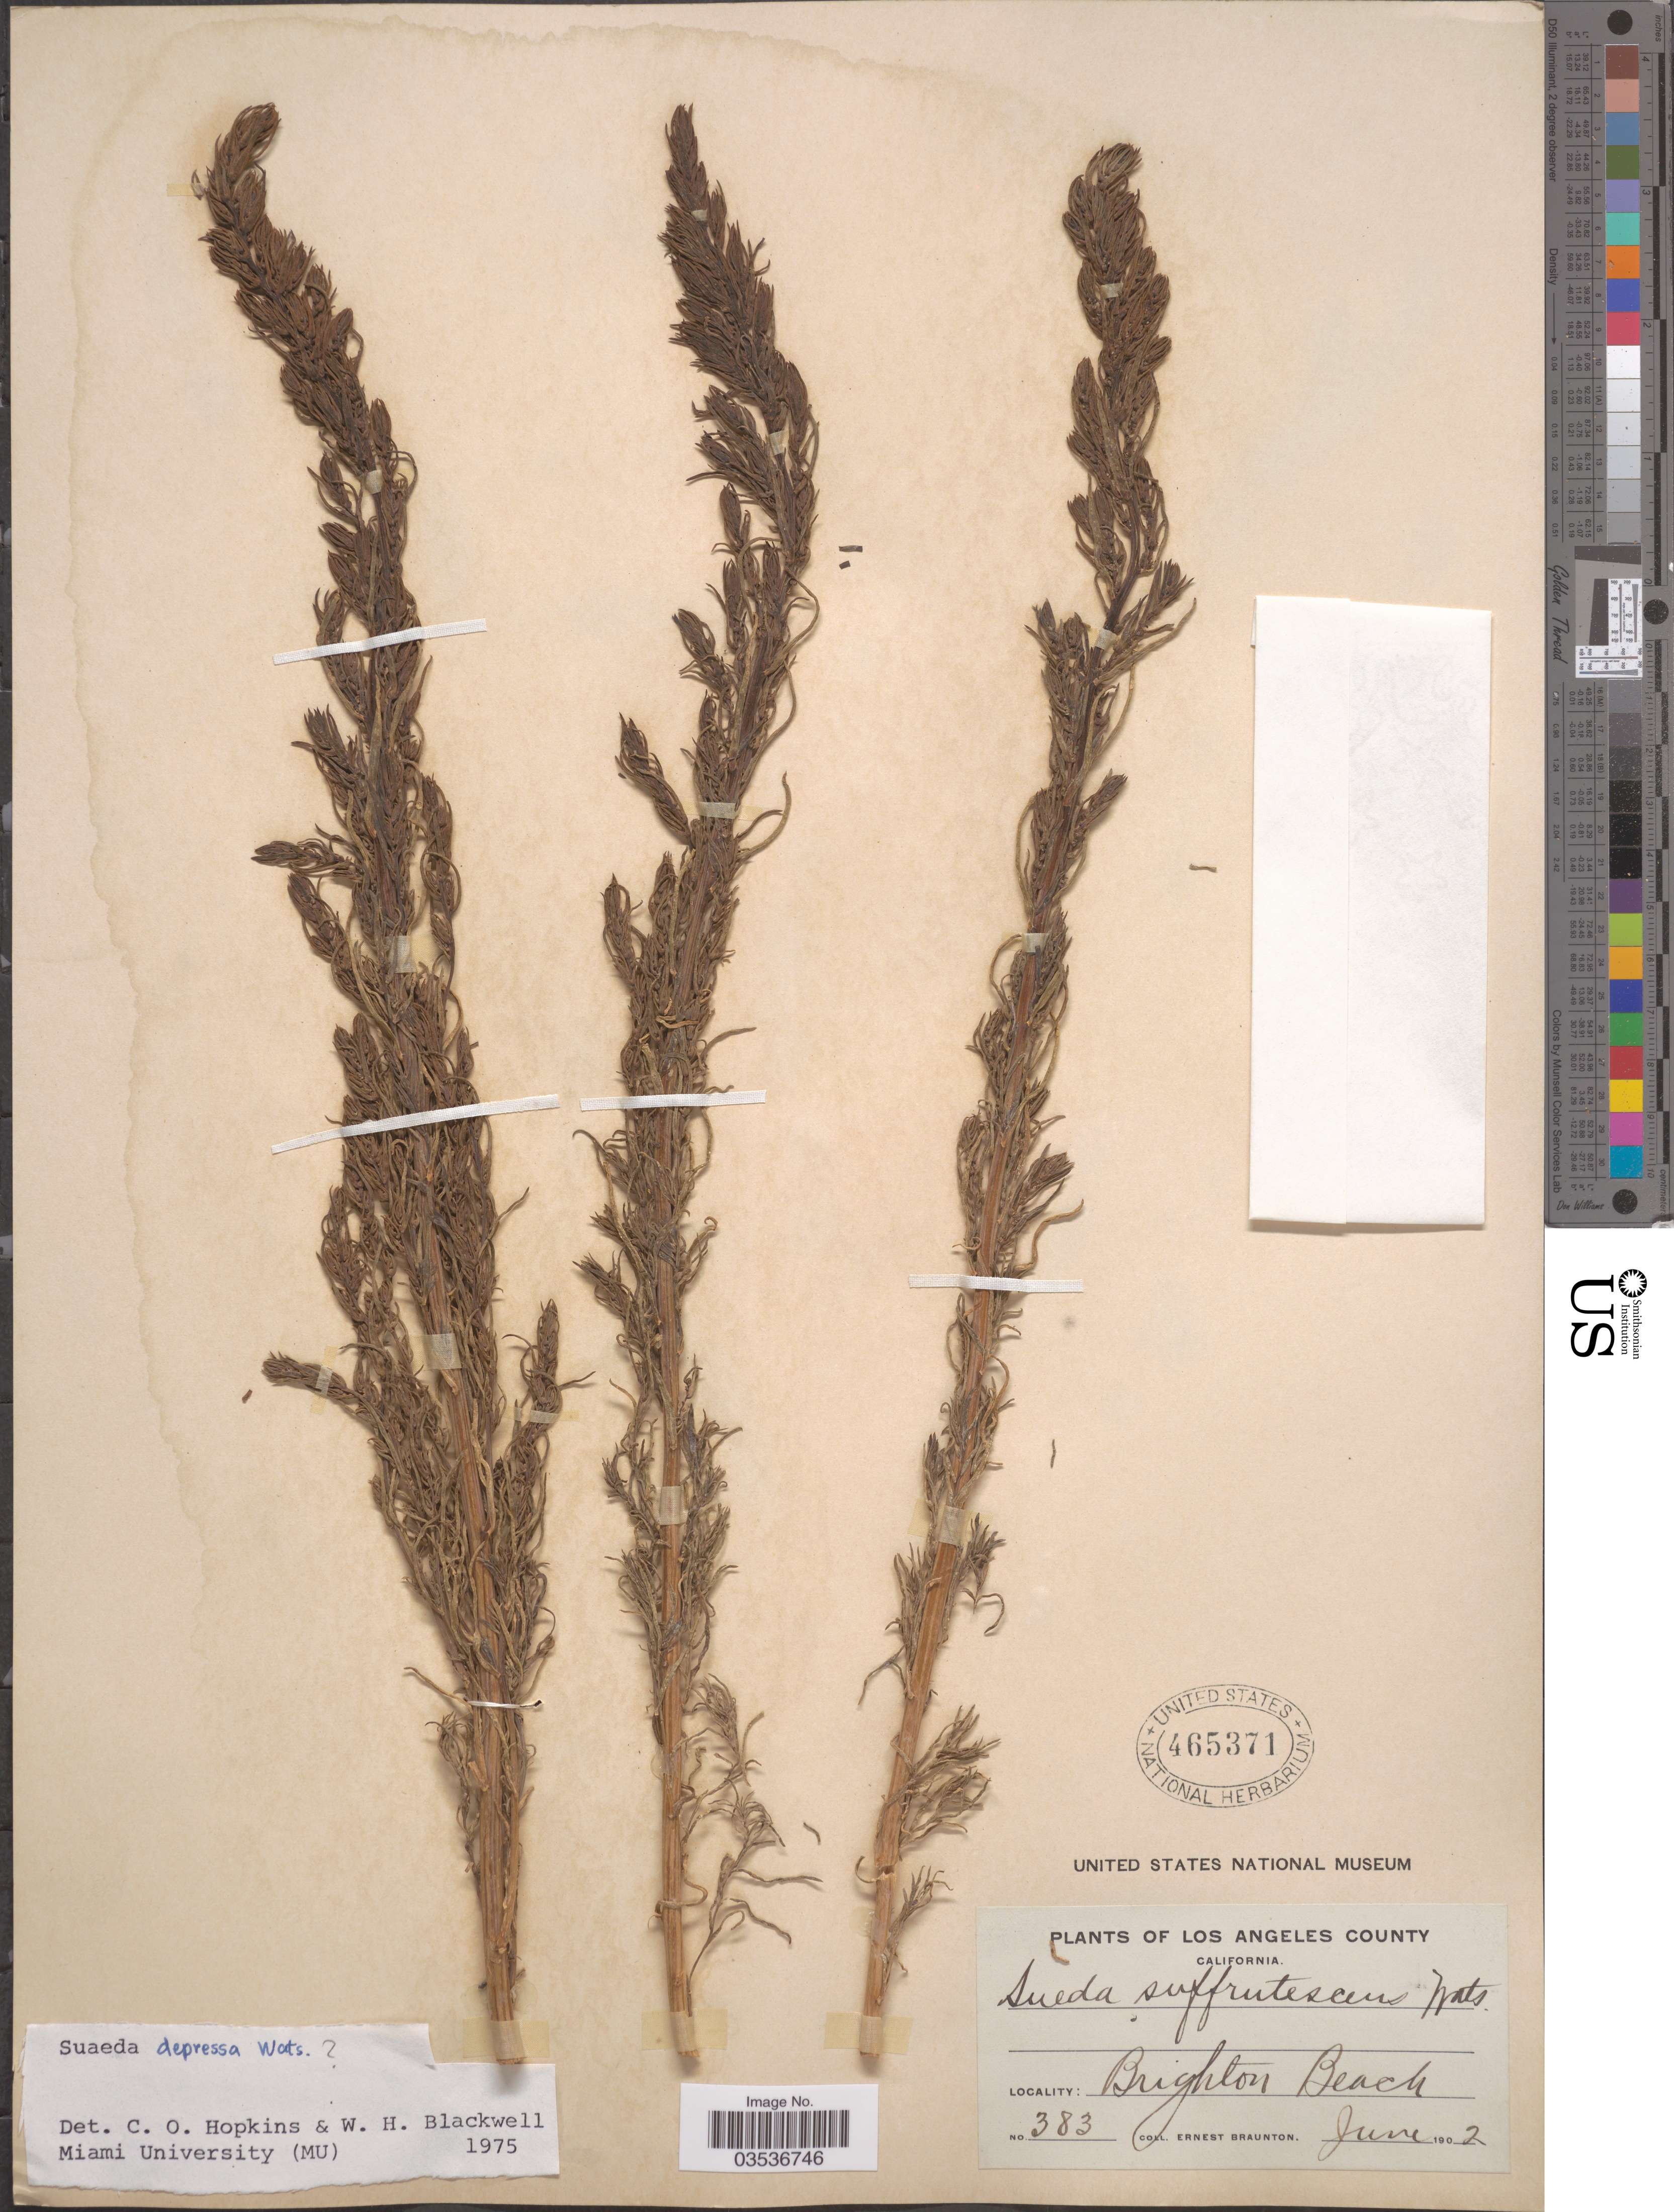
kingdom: Plantae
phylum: Tracheophyta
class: Magnoliopsida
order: Caryophyllales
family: Amaranthaceae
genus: Suaeda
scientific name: Suaeda depressa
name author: (Pursh) S. Watson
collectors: E. Braunton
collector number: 383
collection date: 1902-06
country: United States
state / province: California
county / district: Los Angeles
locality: Los Angeles County. Brighton Beach.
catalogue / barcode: US 465371